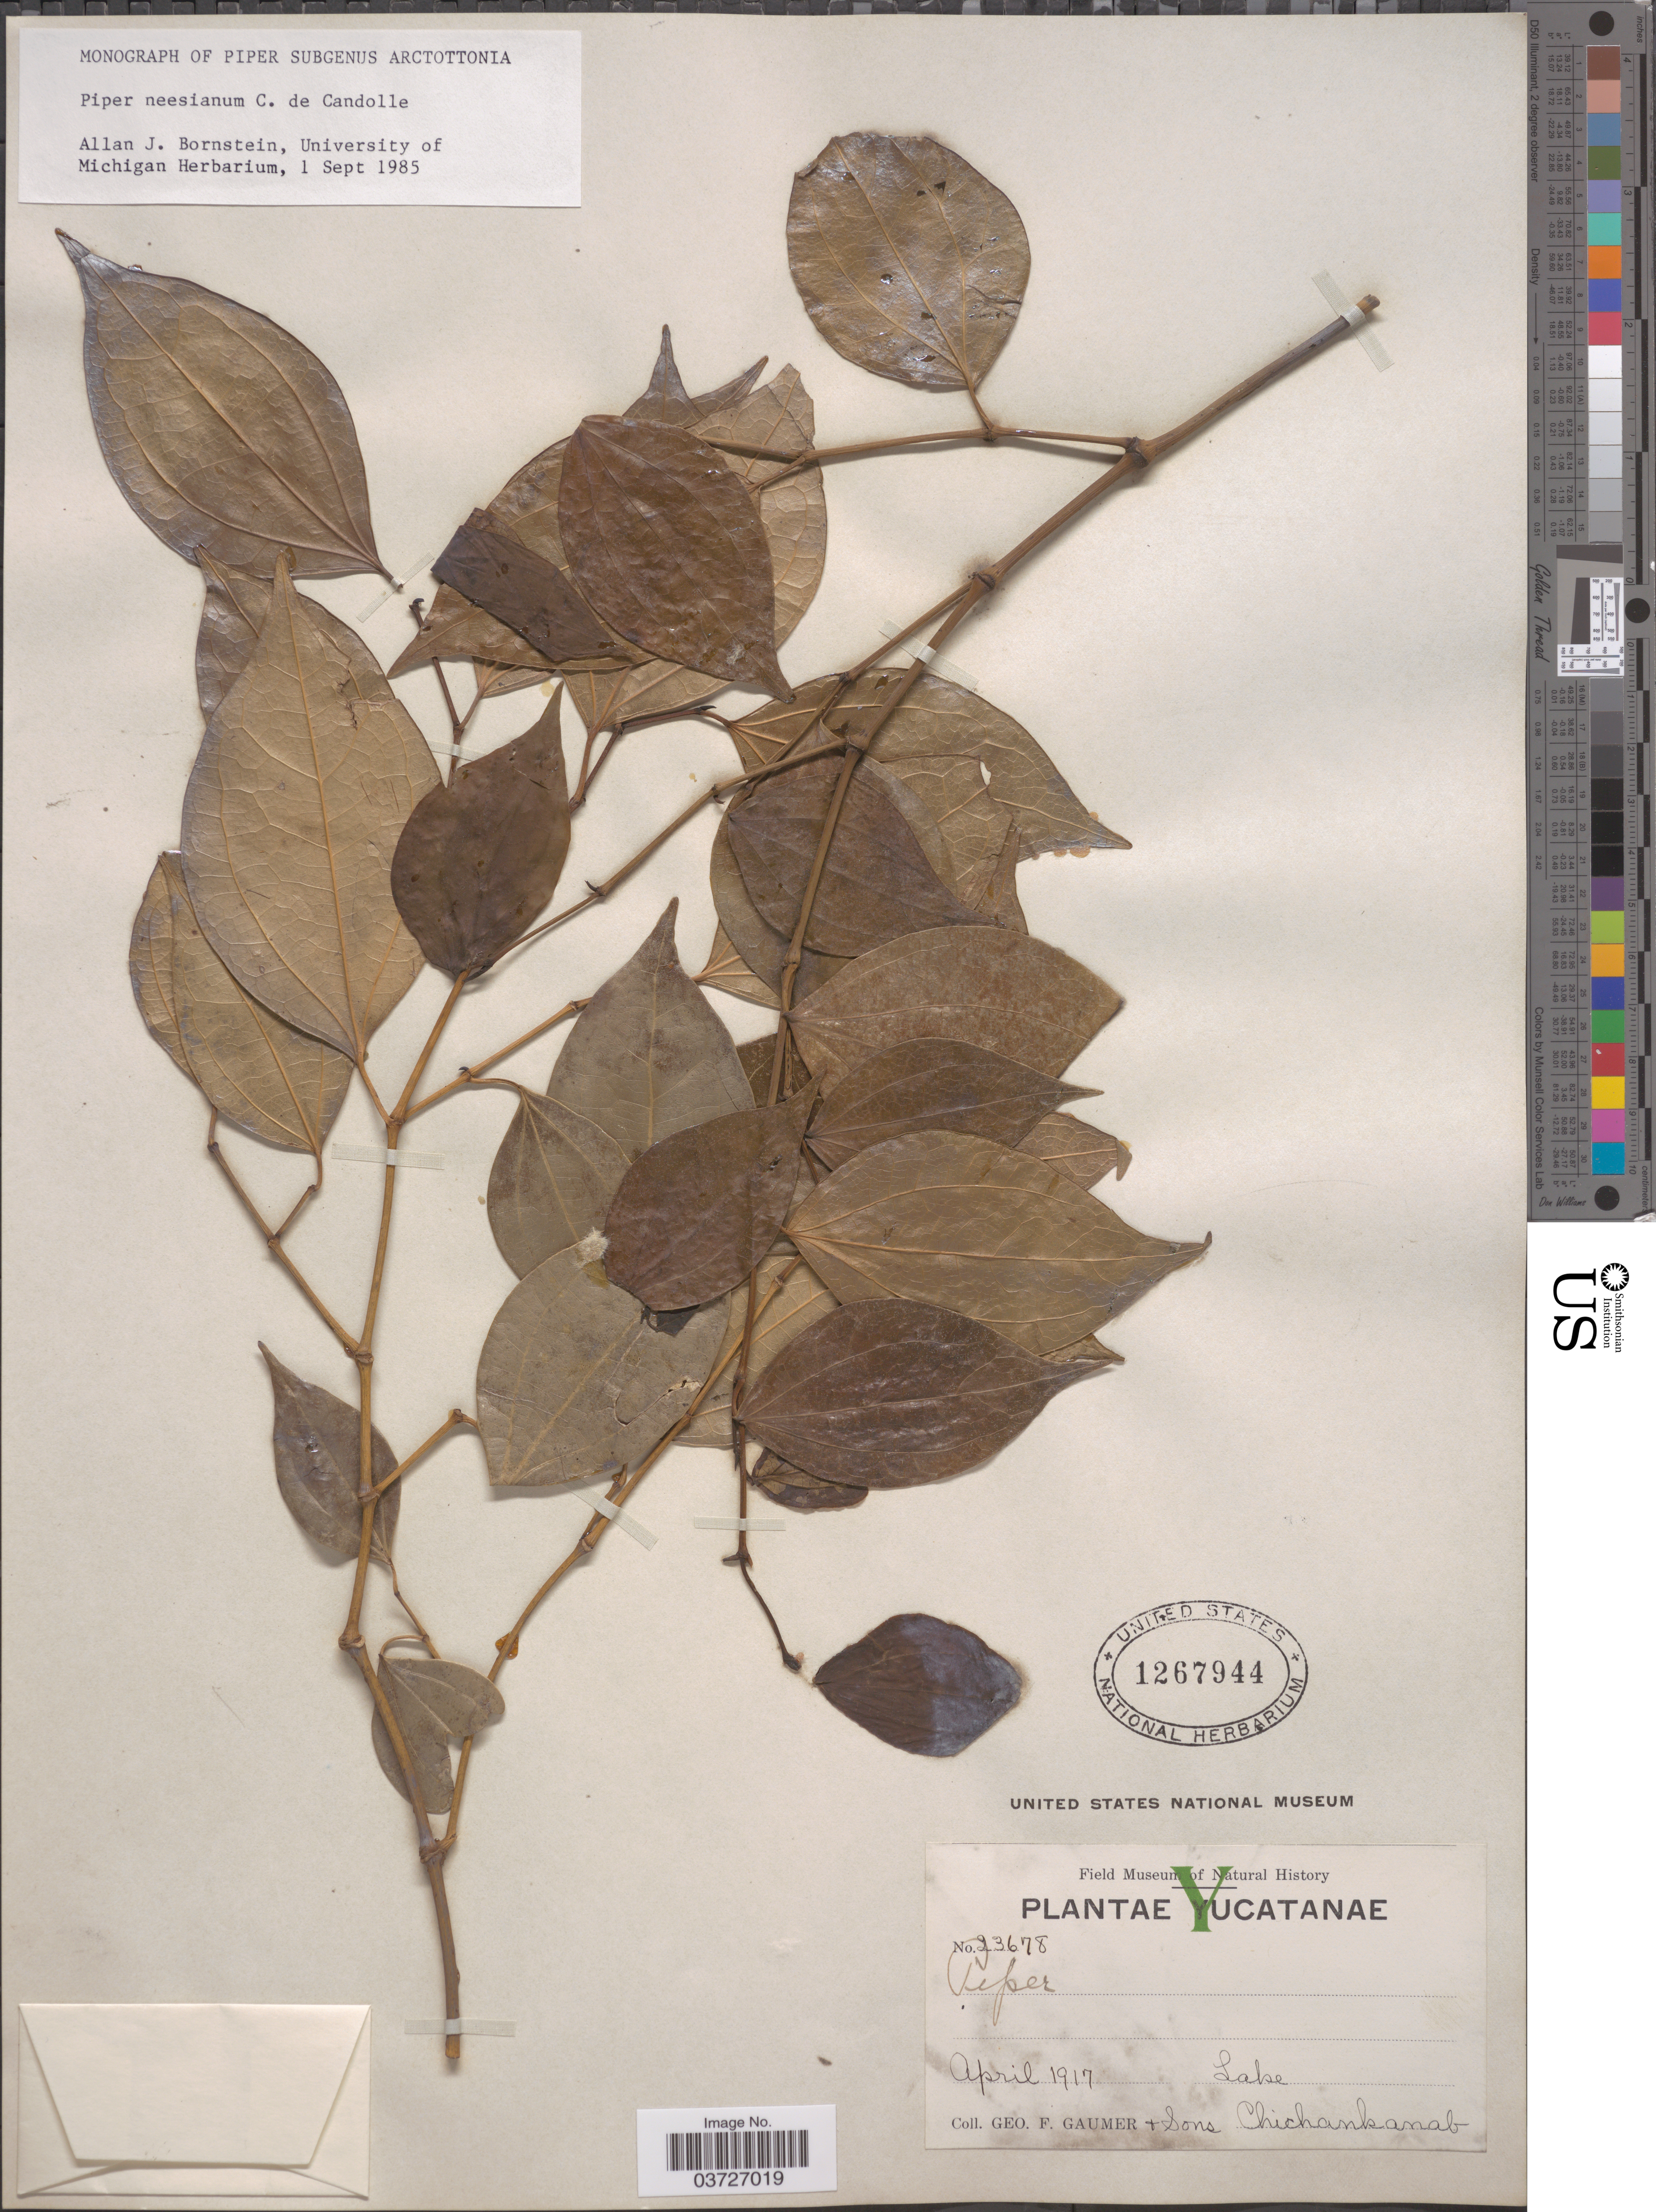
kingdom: Plantae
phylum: Tracheophyta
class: Magnoliopsida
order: Piperales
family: Piperaceae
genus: Piper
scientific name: Piper neesianum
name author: C. DC.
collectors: G. F. Gaumer & Sons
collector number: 23678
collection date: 1917-04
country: Mexico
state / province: Yucatán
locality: Lake Chichankanab.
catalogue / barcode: US 1267944